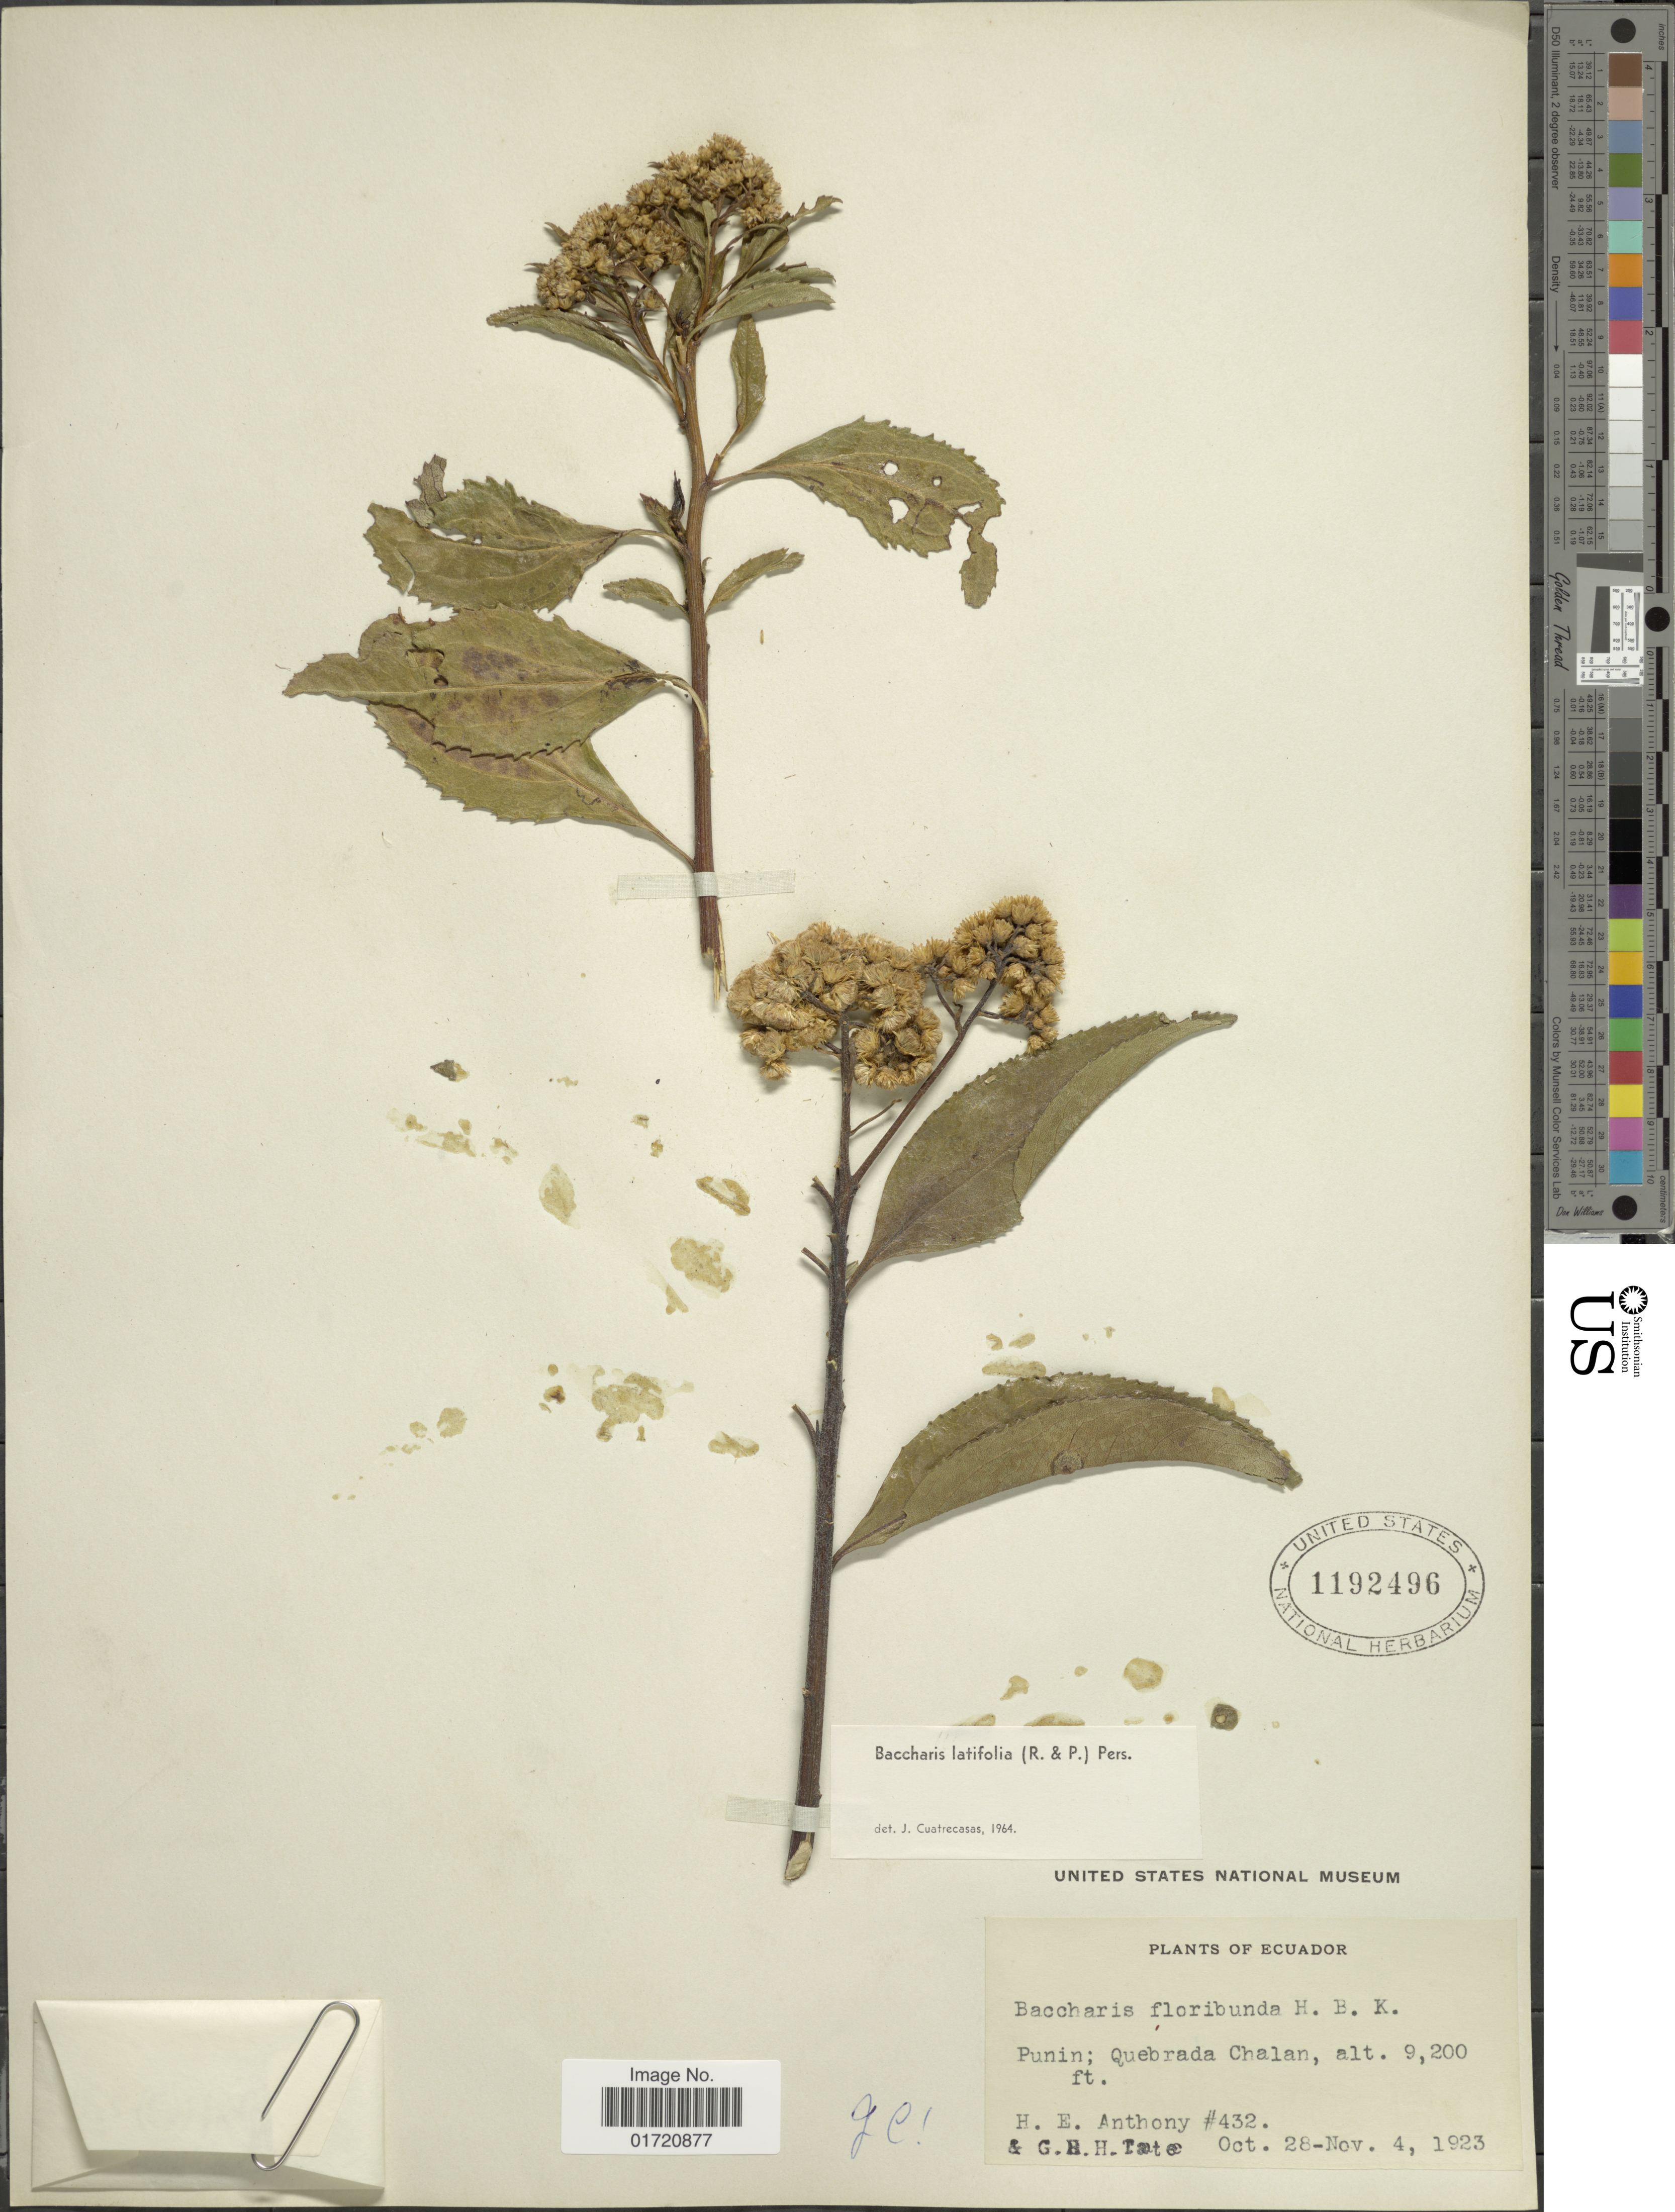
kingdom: Plantae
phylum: Tracheophyta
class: Magnoliopsida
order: Asterales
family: Asteraceae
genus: Baccharis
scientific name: Baccharis latifolia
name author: (Ruiz & Pav.) Pers.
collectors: H. E. Anthony & G. H. H.Tate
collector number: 432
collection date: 1923-10-28/1923-11-04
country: Ecuador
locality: Punin, Quebrada Chalan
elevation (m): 2804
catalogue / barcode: US 1192496